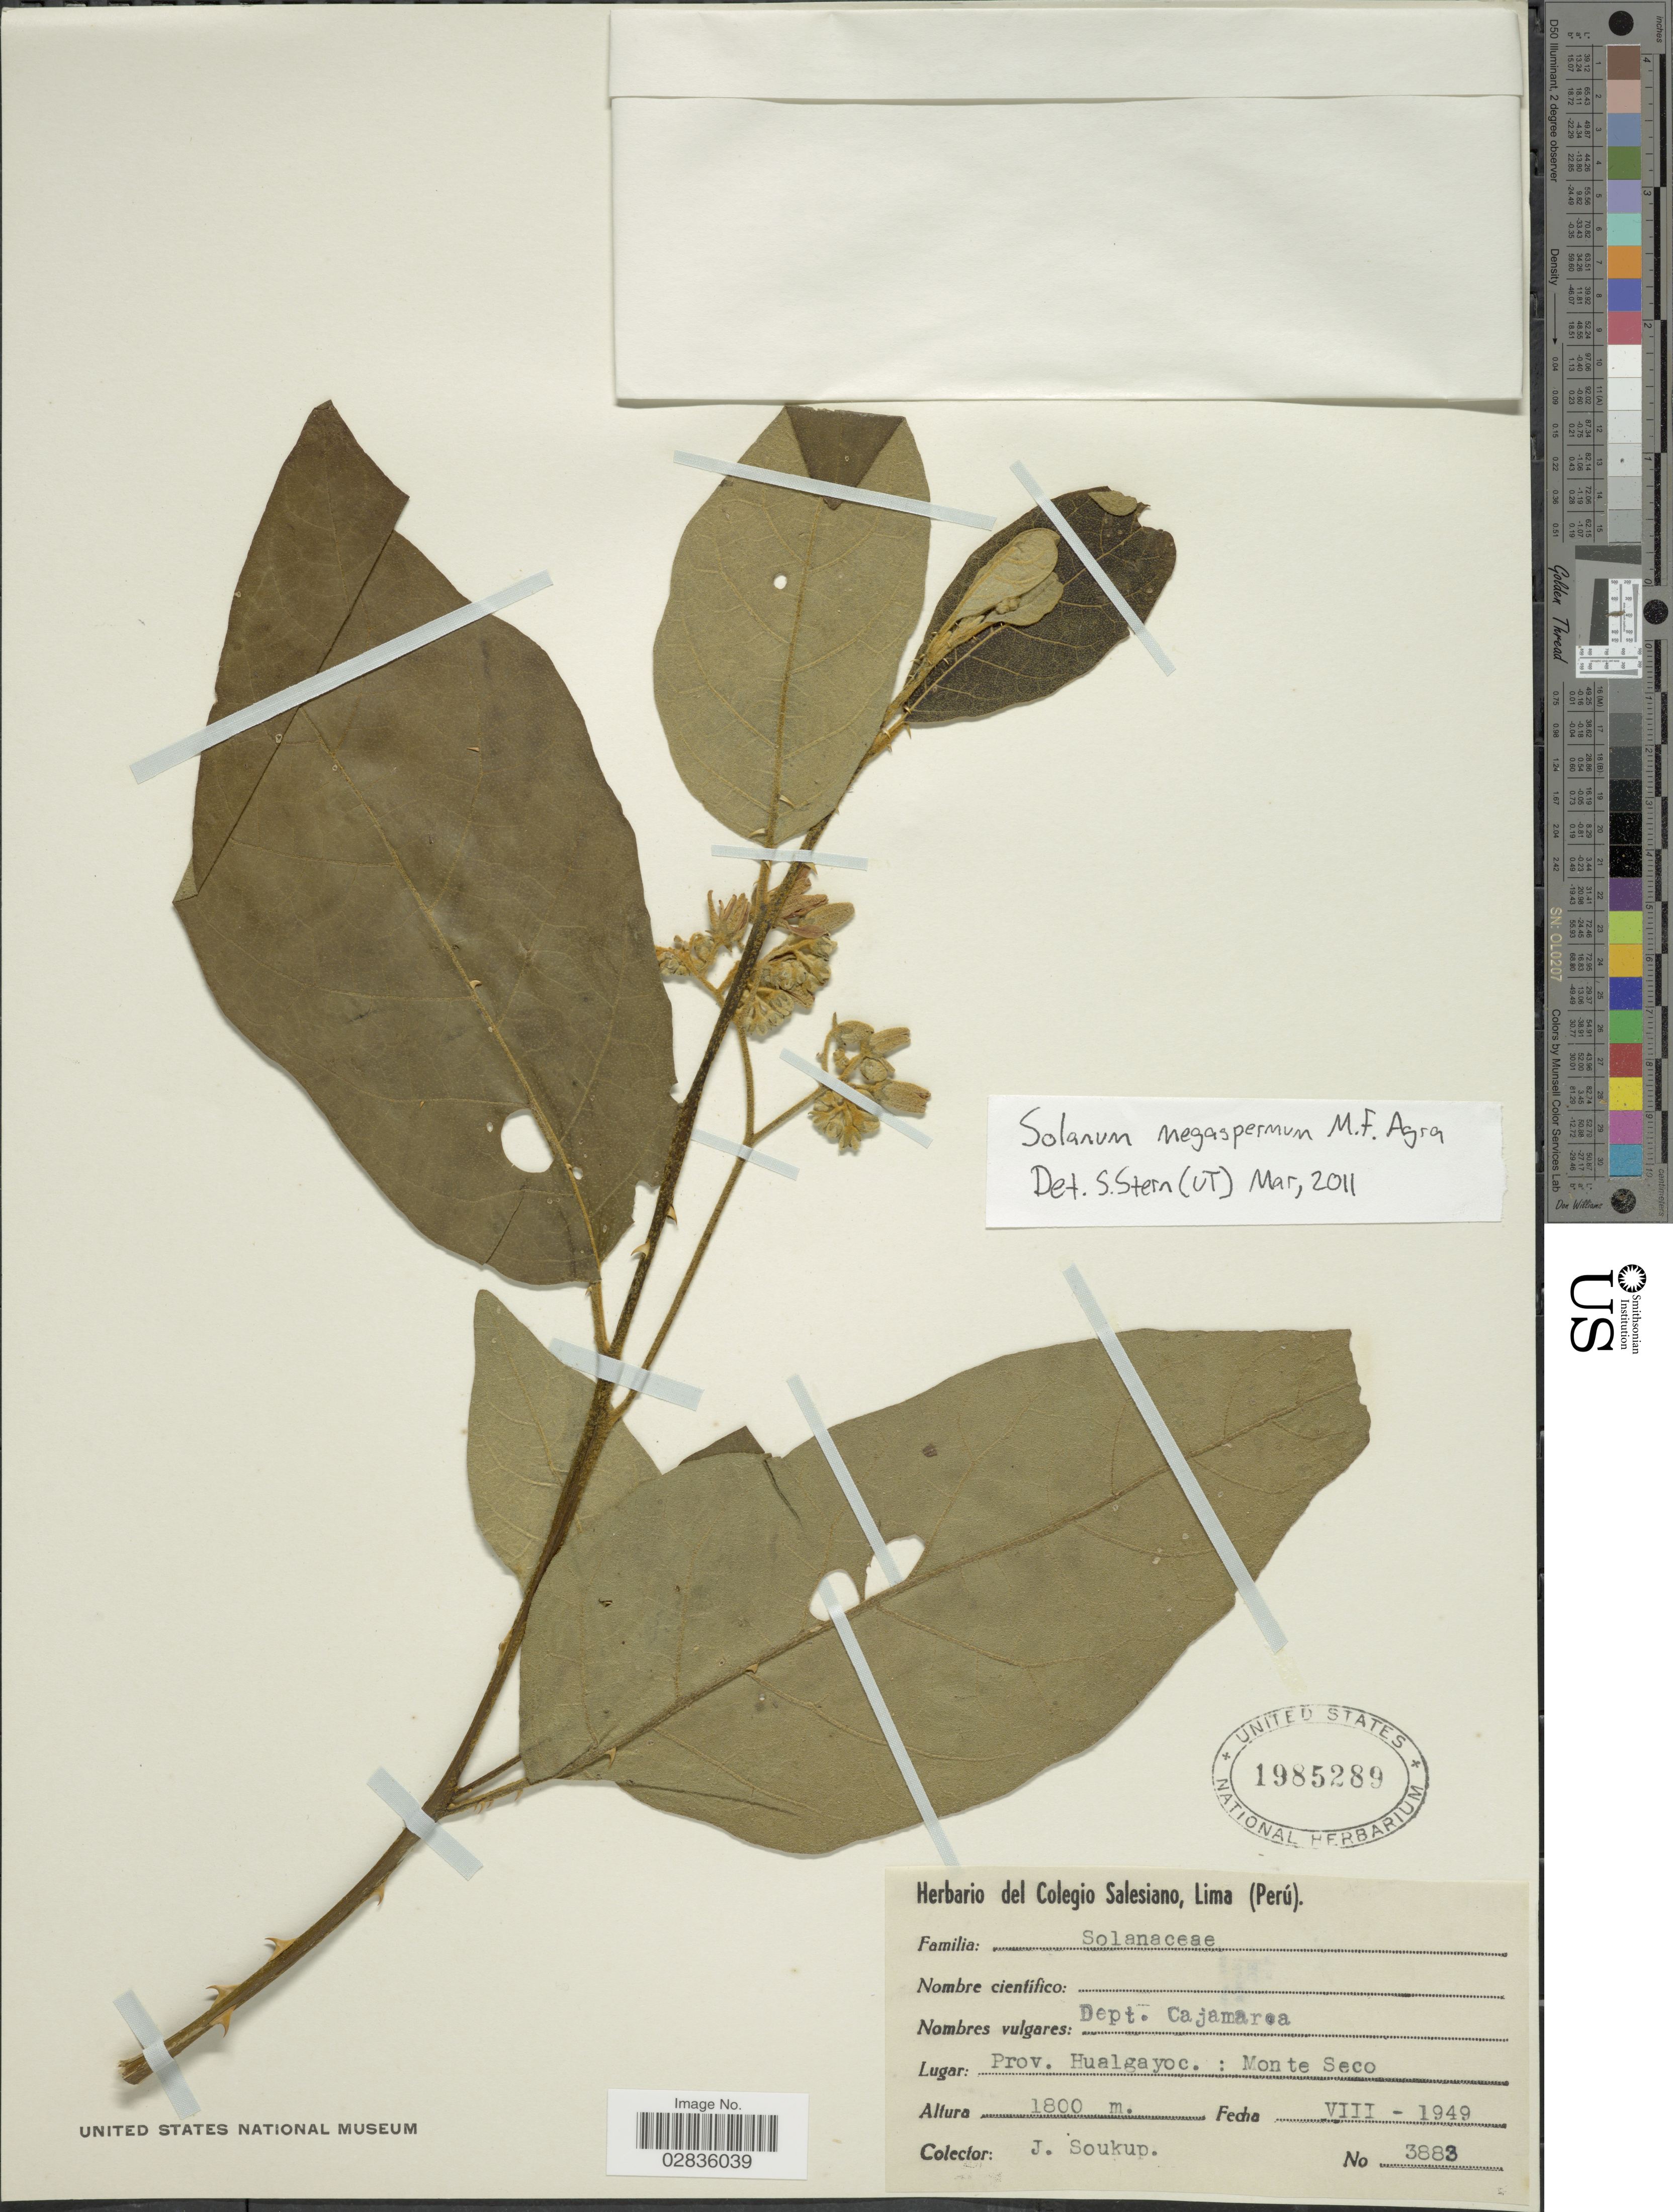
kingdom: Plantae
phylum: Tracheophyta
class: Magnoliopsida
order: Solanales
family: Solanaceae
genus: Solanum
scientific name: Solanum megaspermum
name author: M.F.Agra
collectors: J. Soukup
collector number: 3883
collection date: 1949-08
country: Peru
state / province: Cajamarca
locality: Dept. Cajamarca. Prov. Hualgayoc.: Monte Seco.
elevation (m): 1800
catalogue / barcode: US 1985289